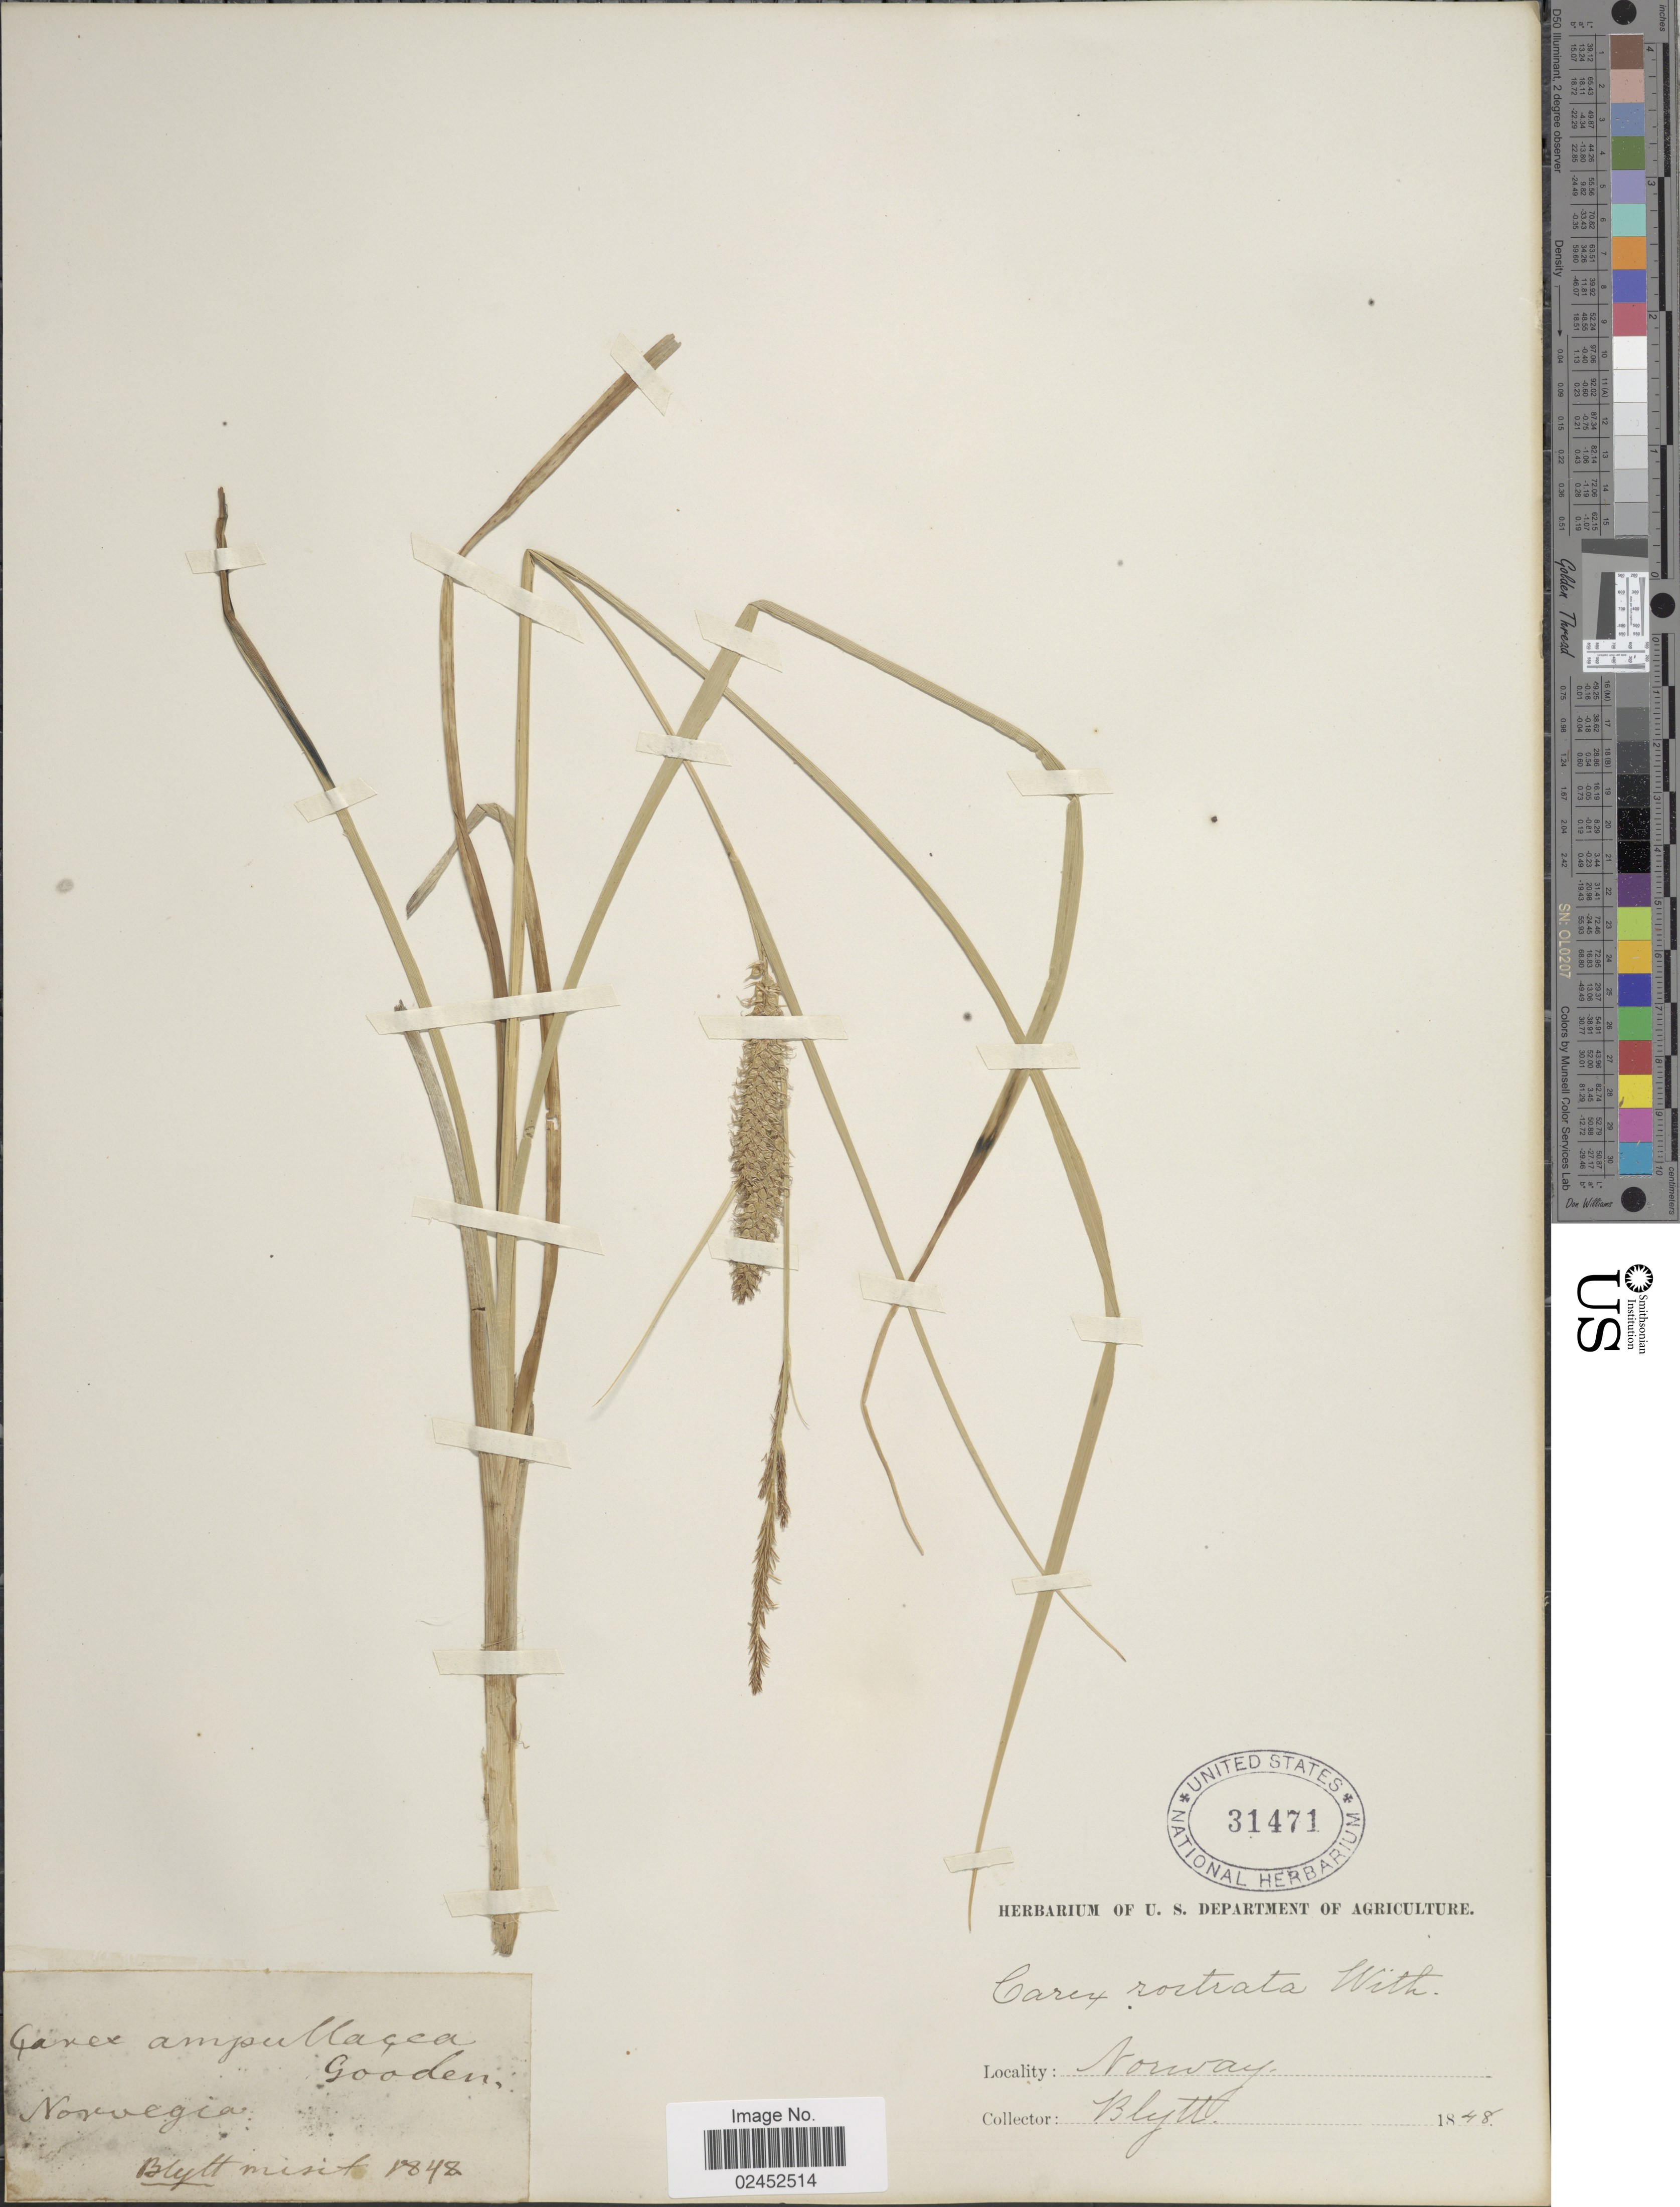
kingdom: Plantae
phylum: Tracheophyta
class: Liliopsida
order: Poales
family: Cyperaceae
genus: Carex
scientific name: Carex rostrata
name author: Stokes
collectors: Blytt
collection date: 1848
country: Norway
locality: Norvegia.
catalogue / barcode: US 31471